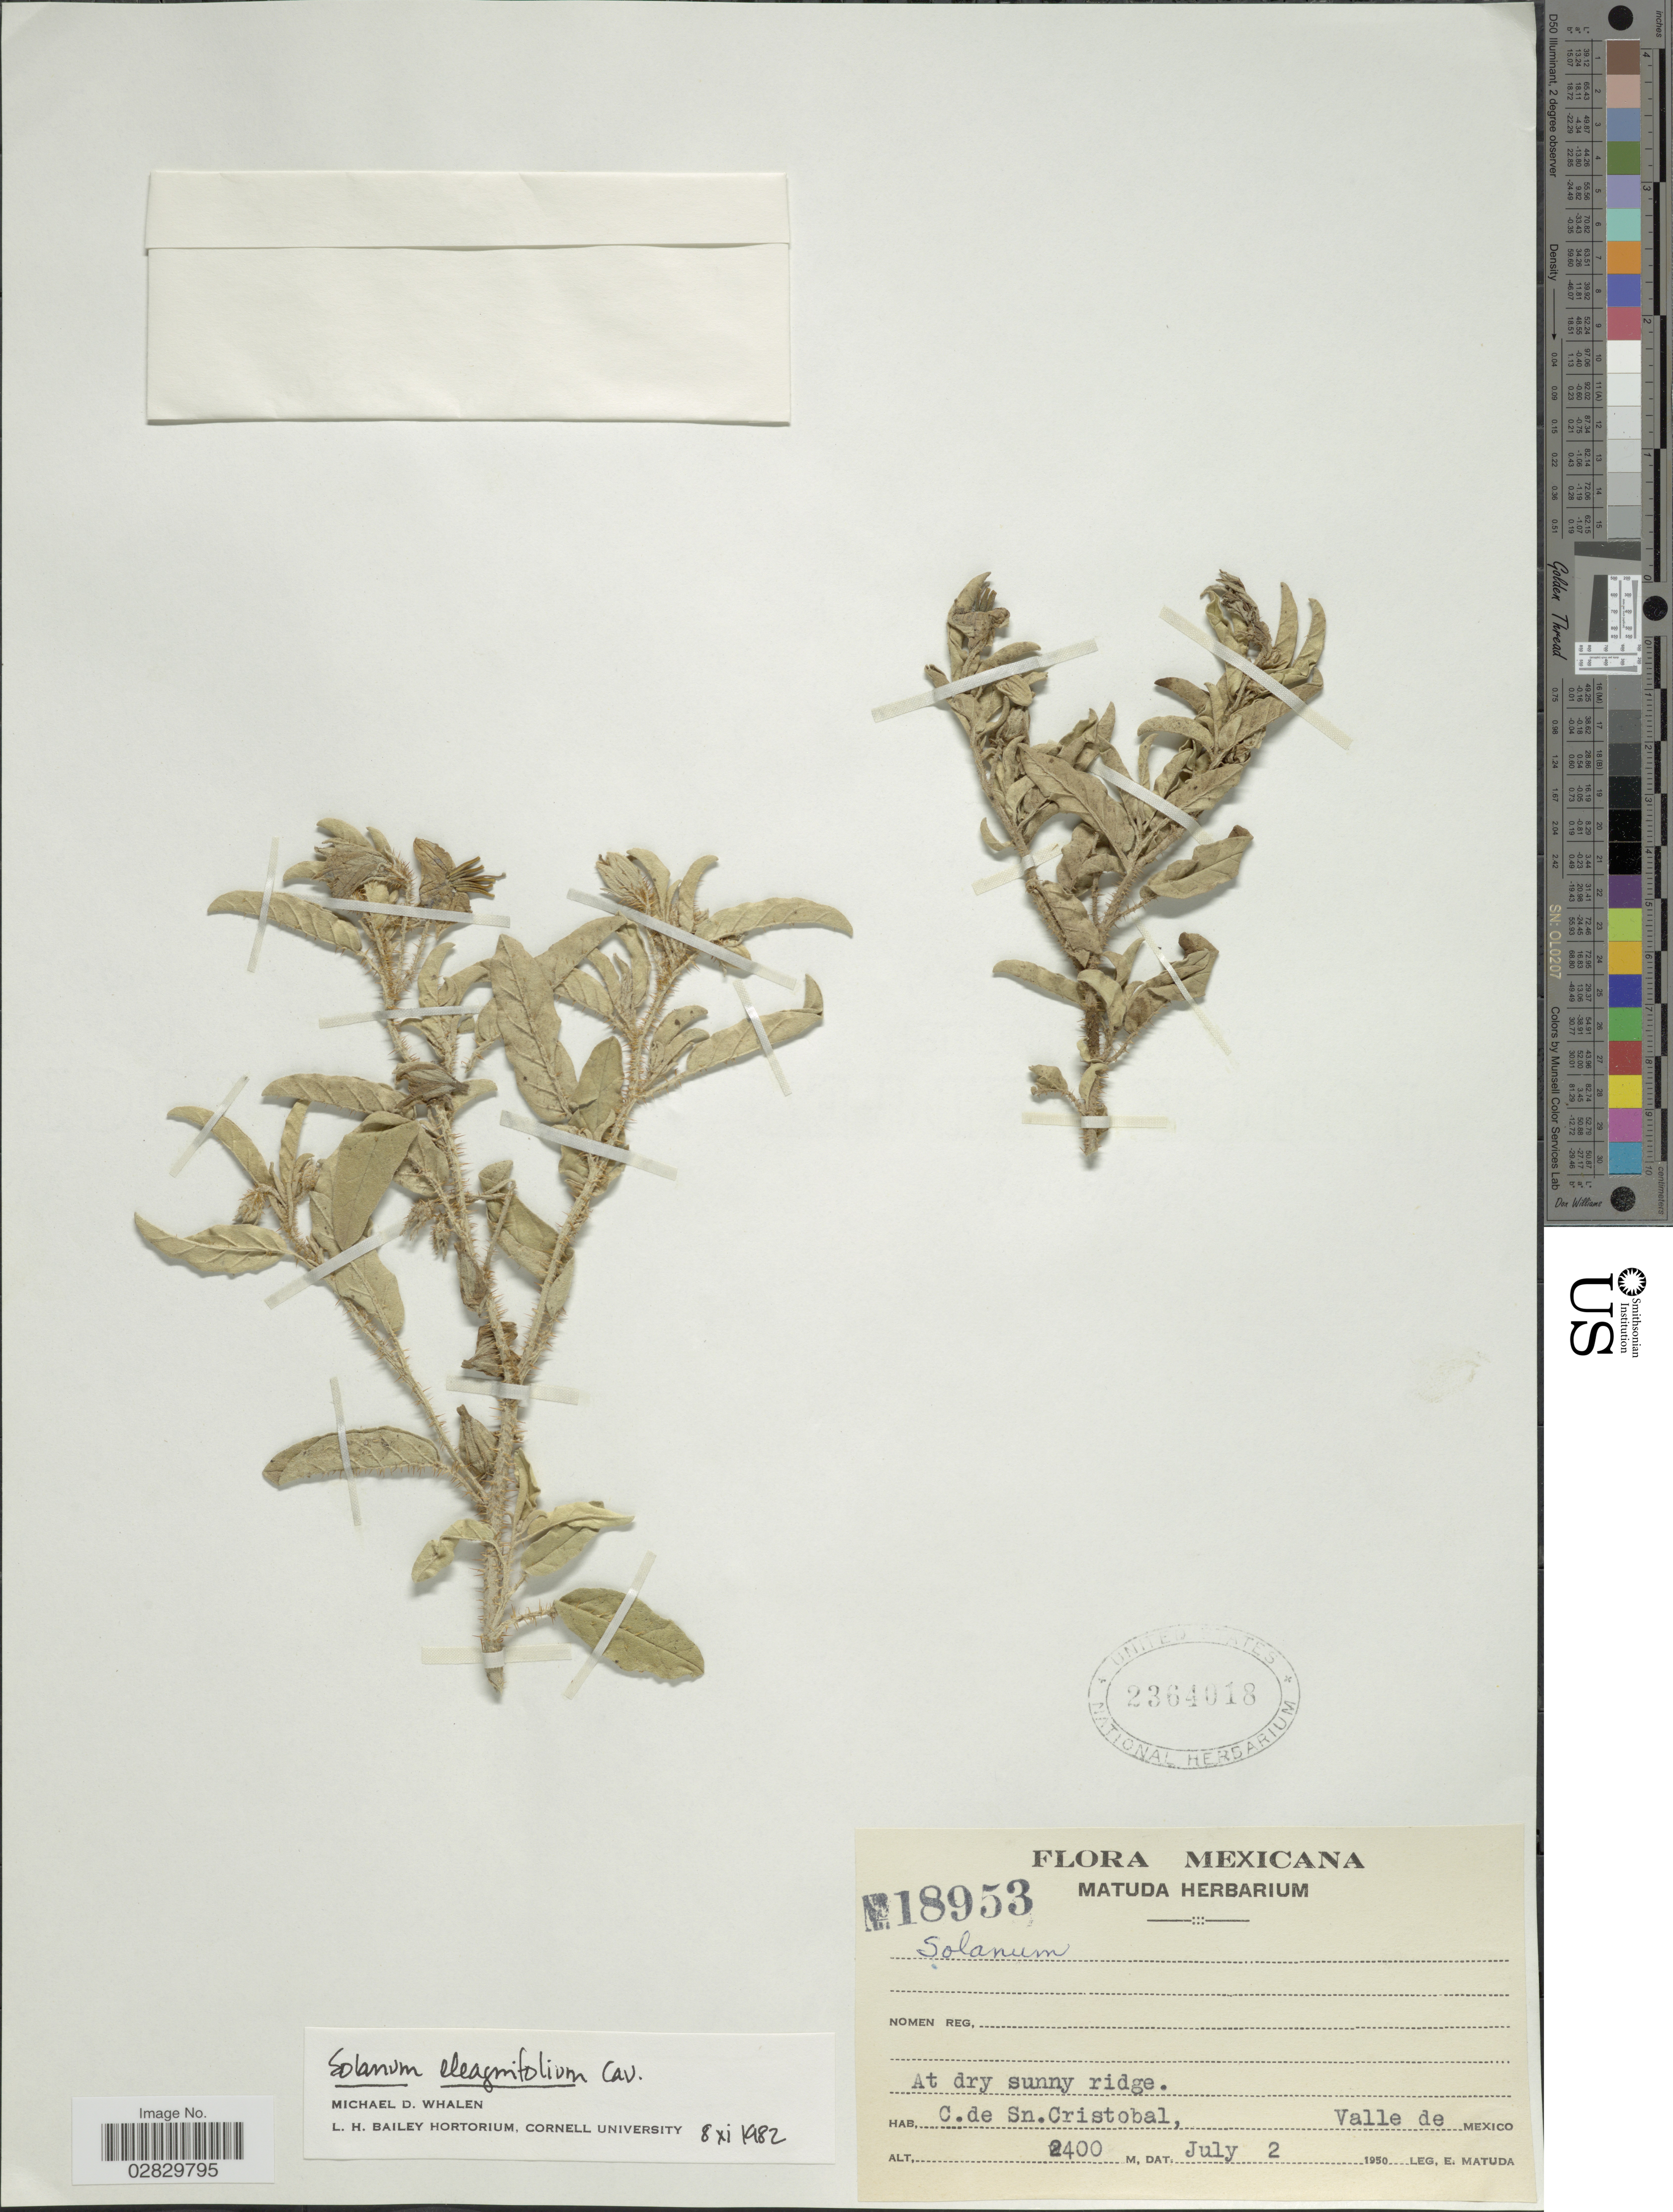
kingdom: Plantae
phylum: Tracheophyta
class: Magnoliopsida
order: Solanales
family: Solanaceae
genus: Solanum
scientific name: Solanum elaeagnifolium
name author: Cav.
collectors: E. Matuda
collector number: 18953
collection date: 1950-07-02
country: Mexico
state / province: México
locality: C. de Sn. Cristobal, Valle de Mexico.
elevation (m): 2400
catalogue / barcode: US 2364018